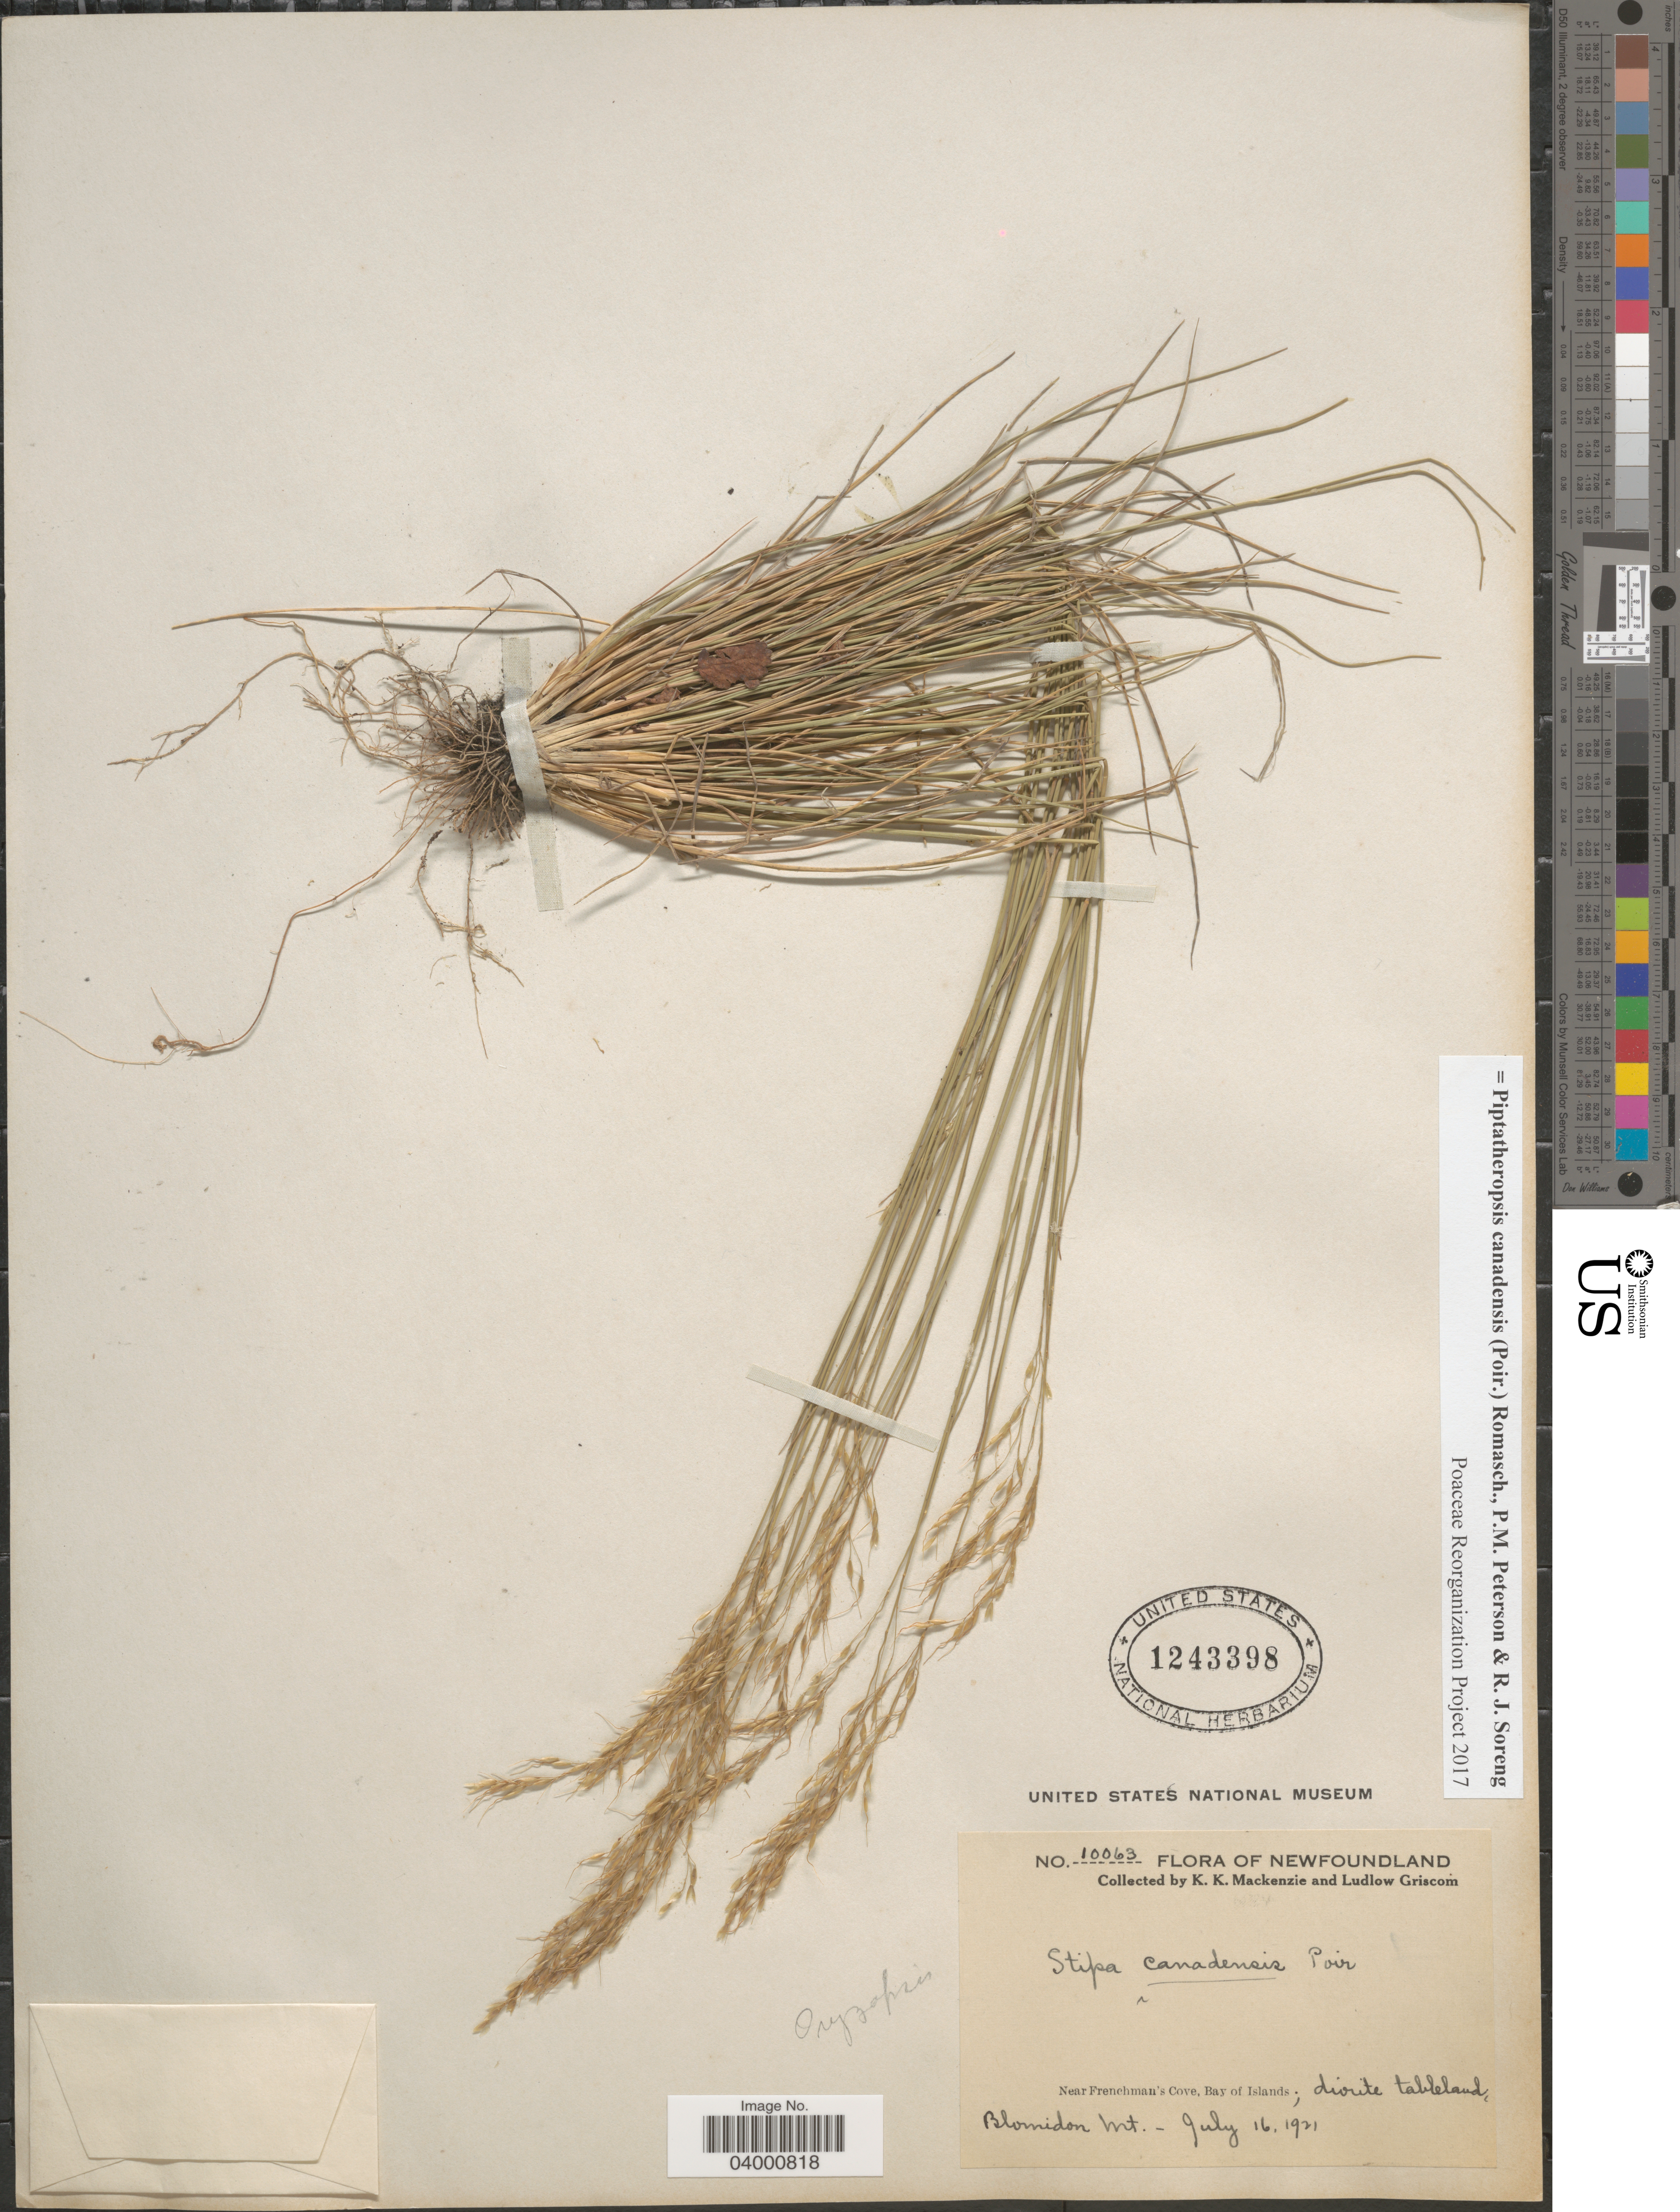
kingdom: Plantae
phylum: Tracheophyta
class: Liliopsida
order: Poales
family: Poaceae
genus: Piptatheropsis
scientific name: Piptatheropsis canadensis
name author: (Poir.) Romasch. et al.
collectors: K. K. Mackenzie & L. Griscom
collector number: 10063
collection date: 1921-07-16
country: Canada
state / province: Newfoundland and Labrador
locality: Near Frenchman's Cove, Bay of Islands, Blomidon Mt.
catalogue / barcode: US 1243398